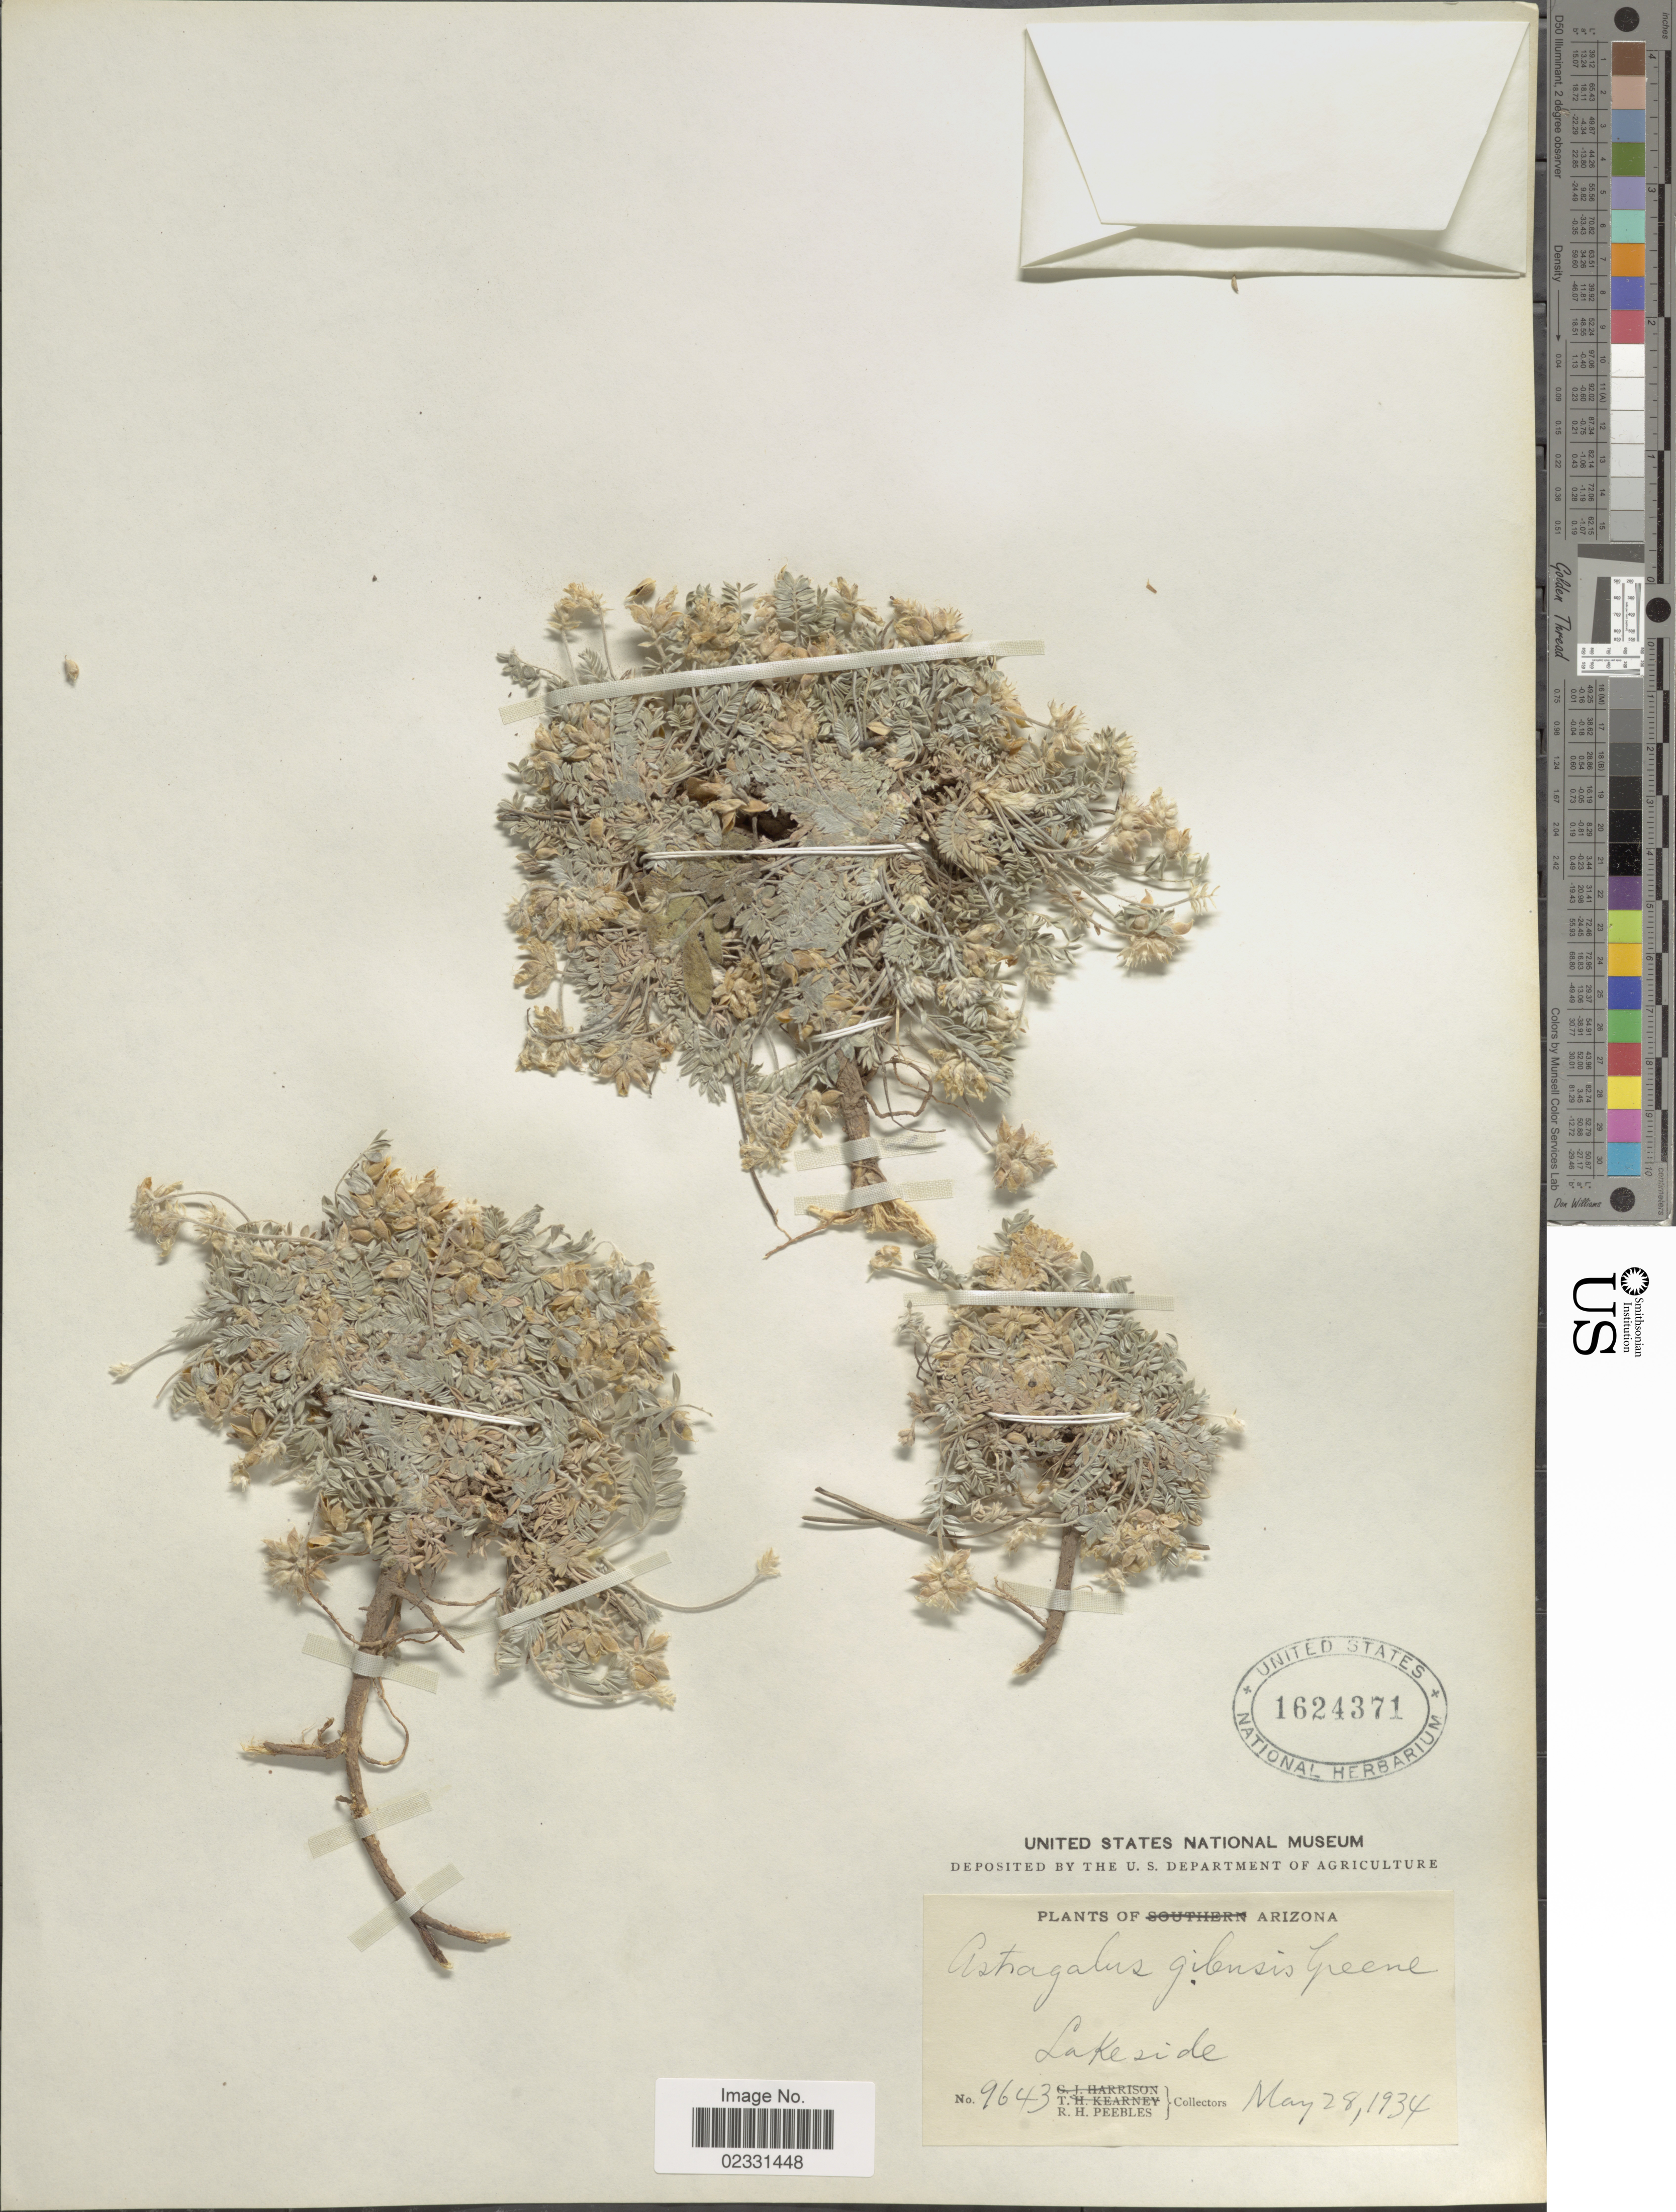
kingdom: Plantae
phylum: Tracheophyta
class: Magnoliopsida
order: Fabales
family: Fabaceae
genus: Astragalus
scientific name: Astragalus gilensis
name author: Greene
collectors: R. H. Peebles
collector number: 9643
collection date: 1934-05-28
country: United States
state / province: Arizona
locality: Lakeside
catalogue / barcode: US 1624371